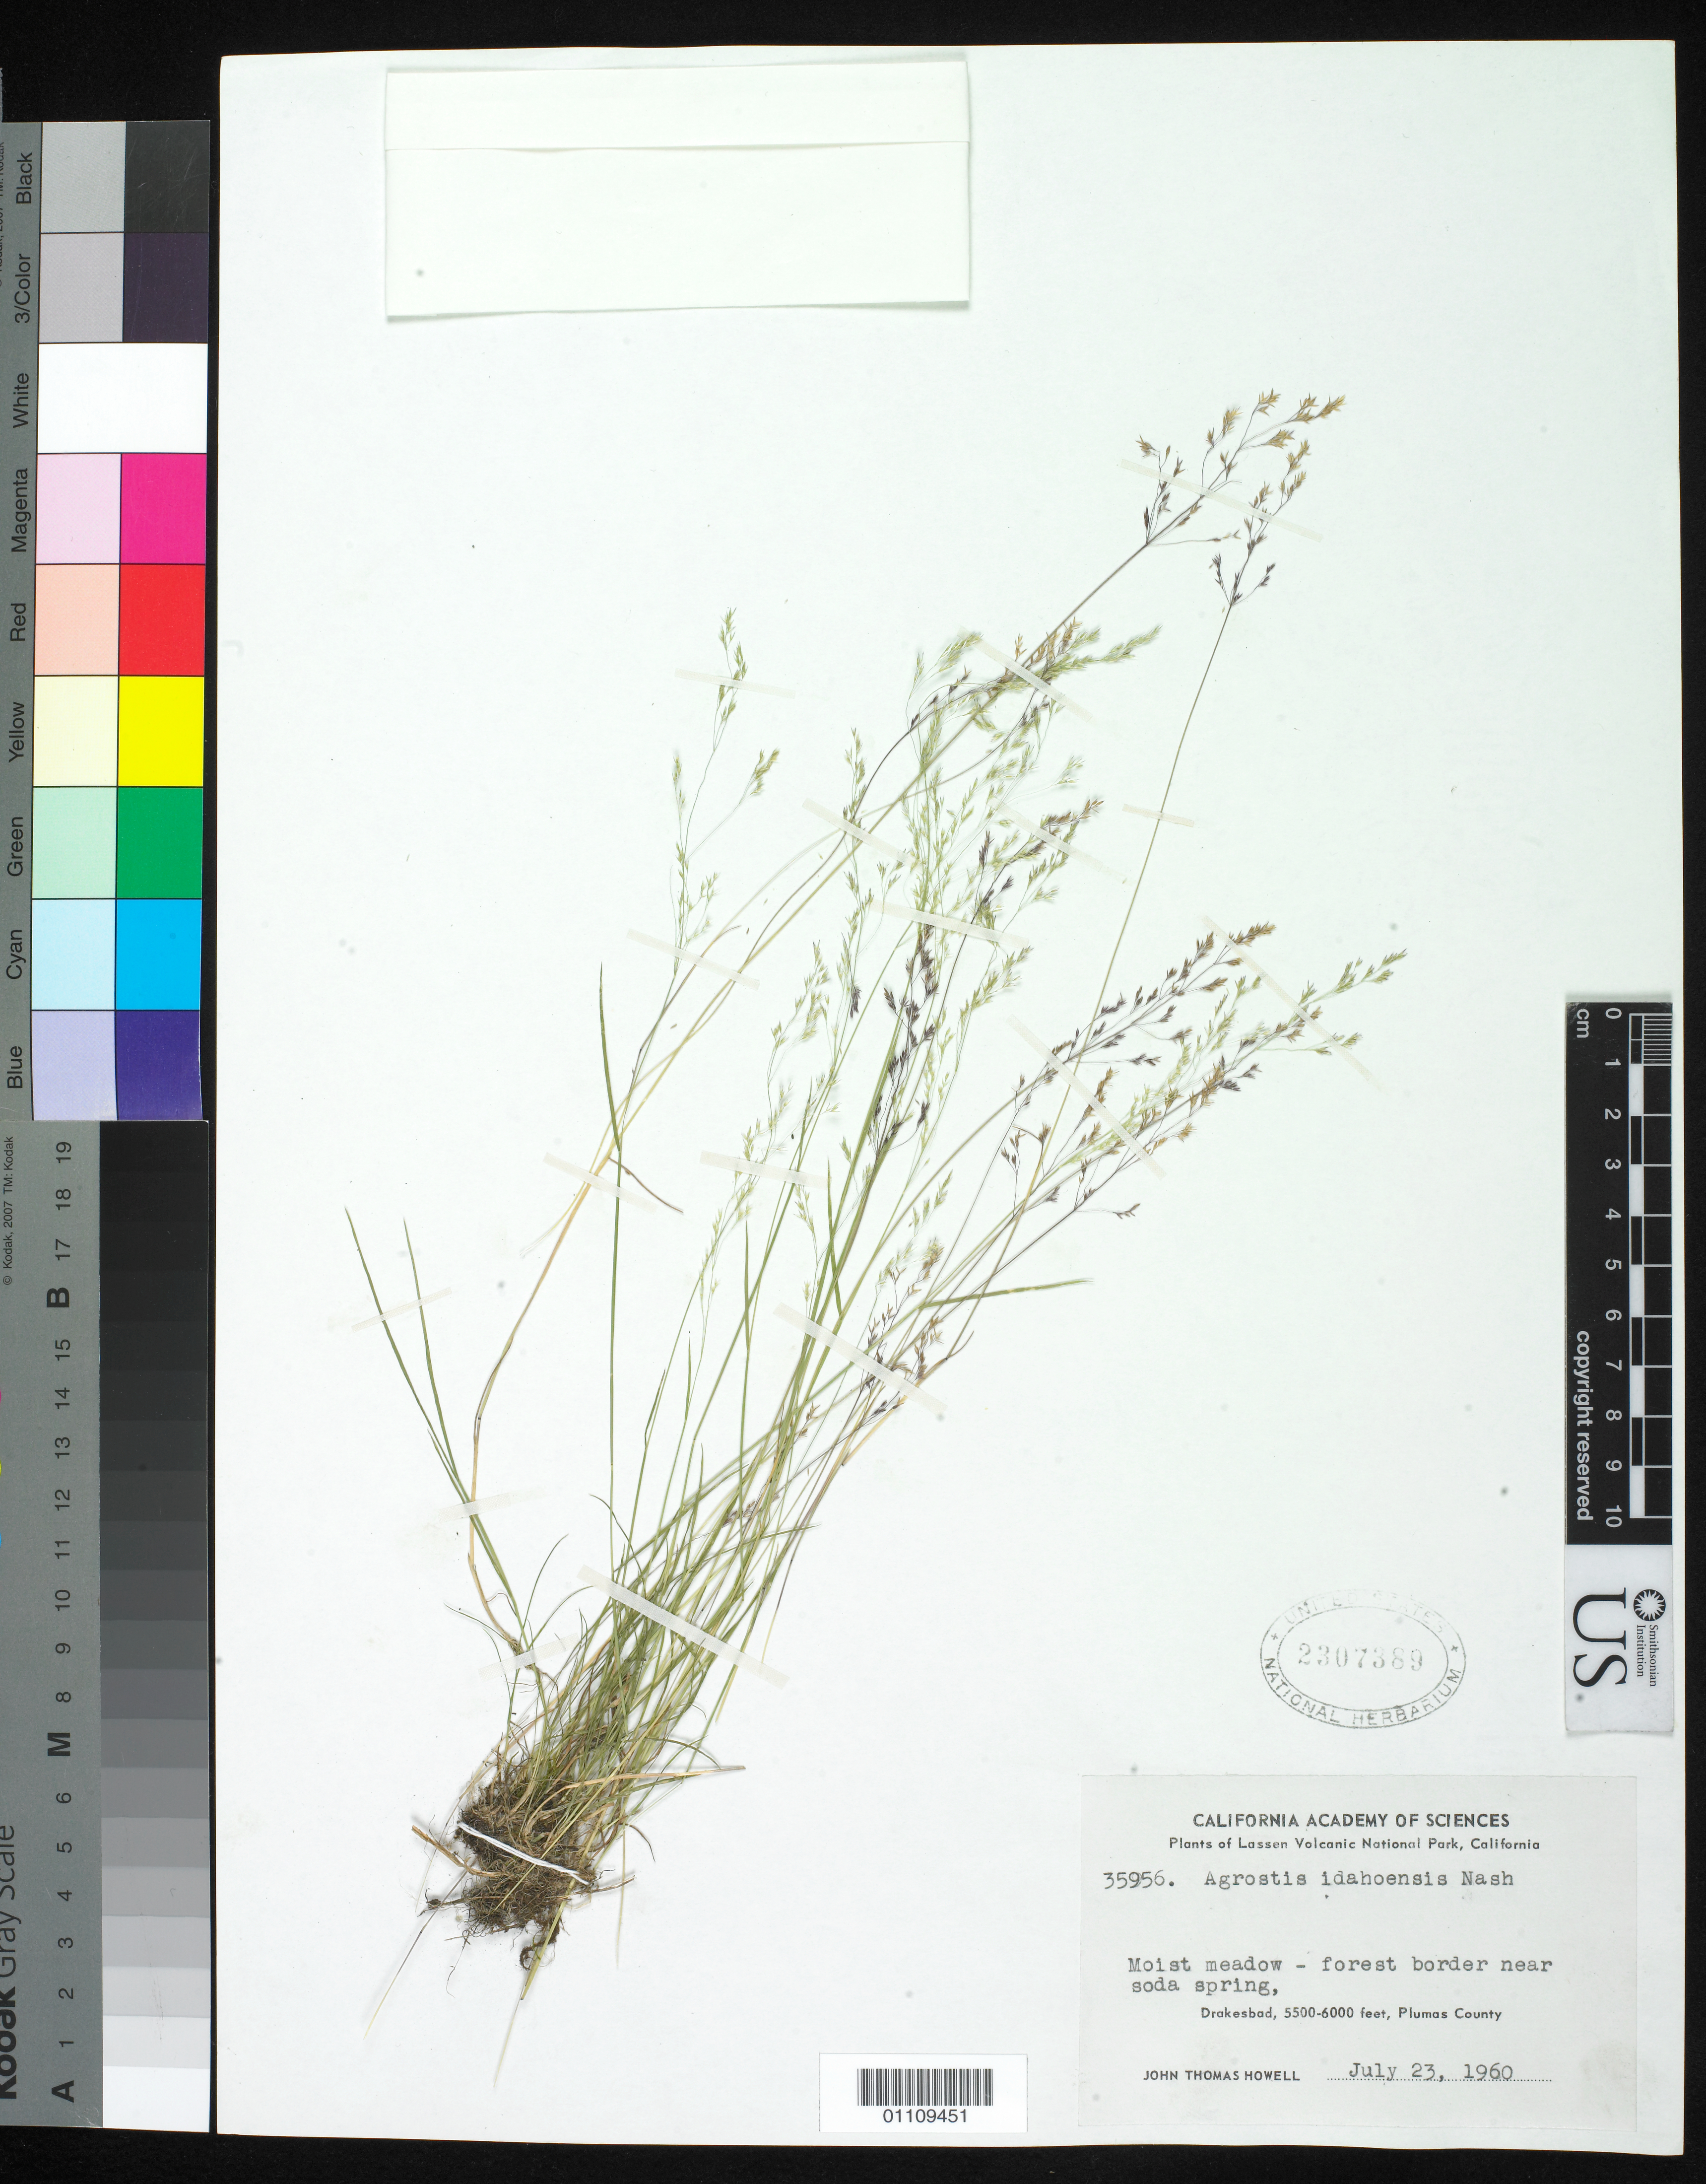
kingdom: Plantae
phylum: Tracheophyta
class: Liliopsida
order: Poales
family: Poaceae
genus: Agrostis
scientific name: Agrostis idahoensis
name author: Nash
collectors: J. T. Howell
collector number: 35956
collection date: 1960-07-23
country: United States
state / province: California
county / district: Plumas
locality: Lassen Volcanic National Park. Drakesbad, forest border near Soda Springs.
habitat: Moist meadow.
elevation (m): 1676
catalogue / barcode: US 2307389